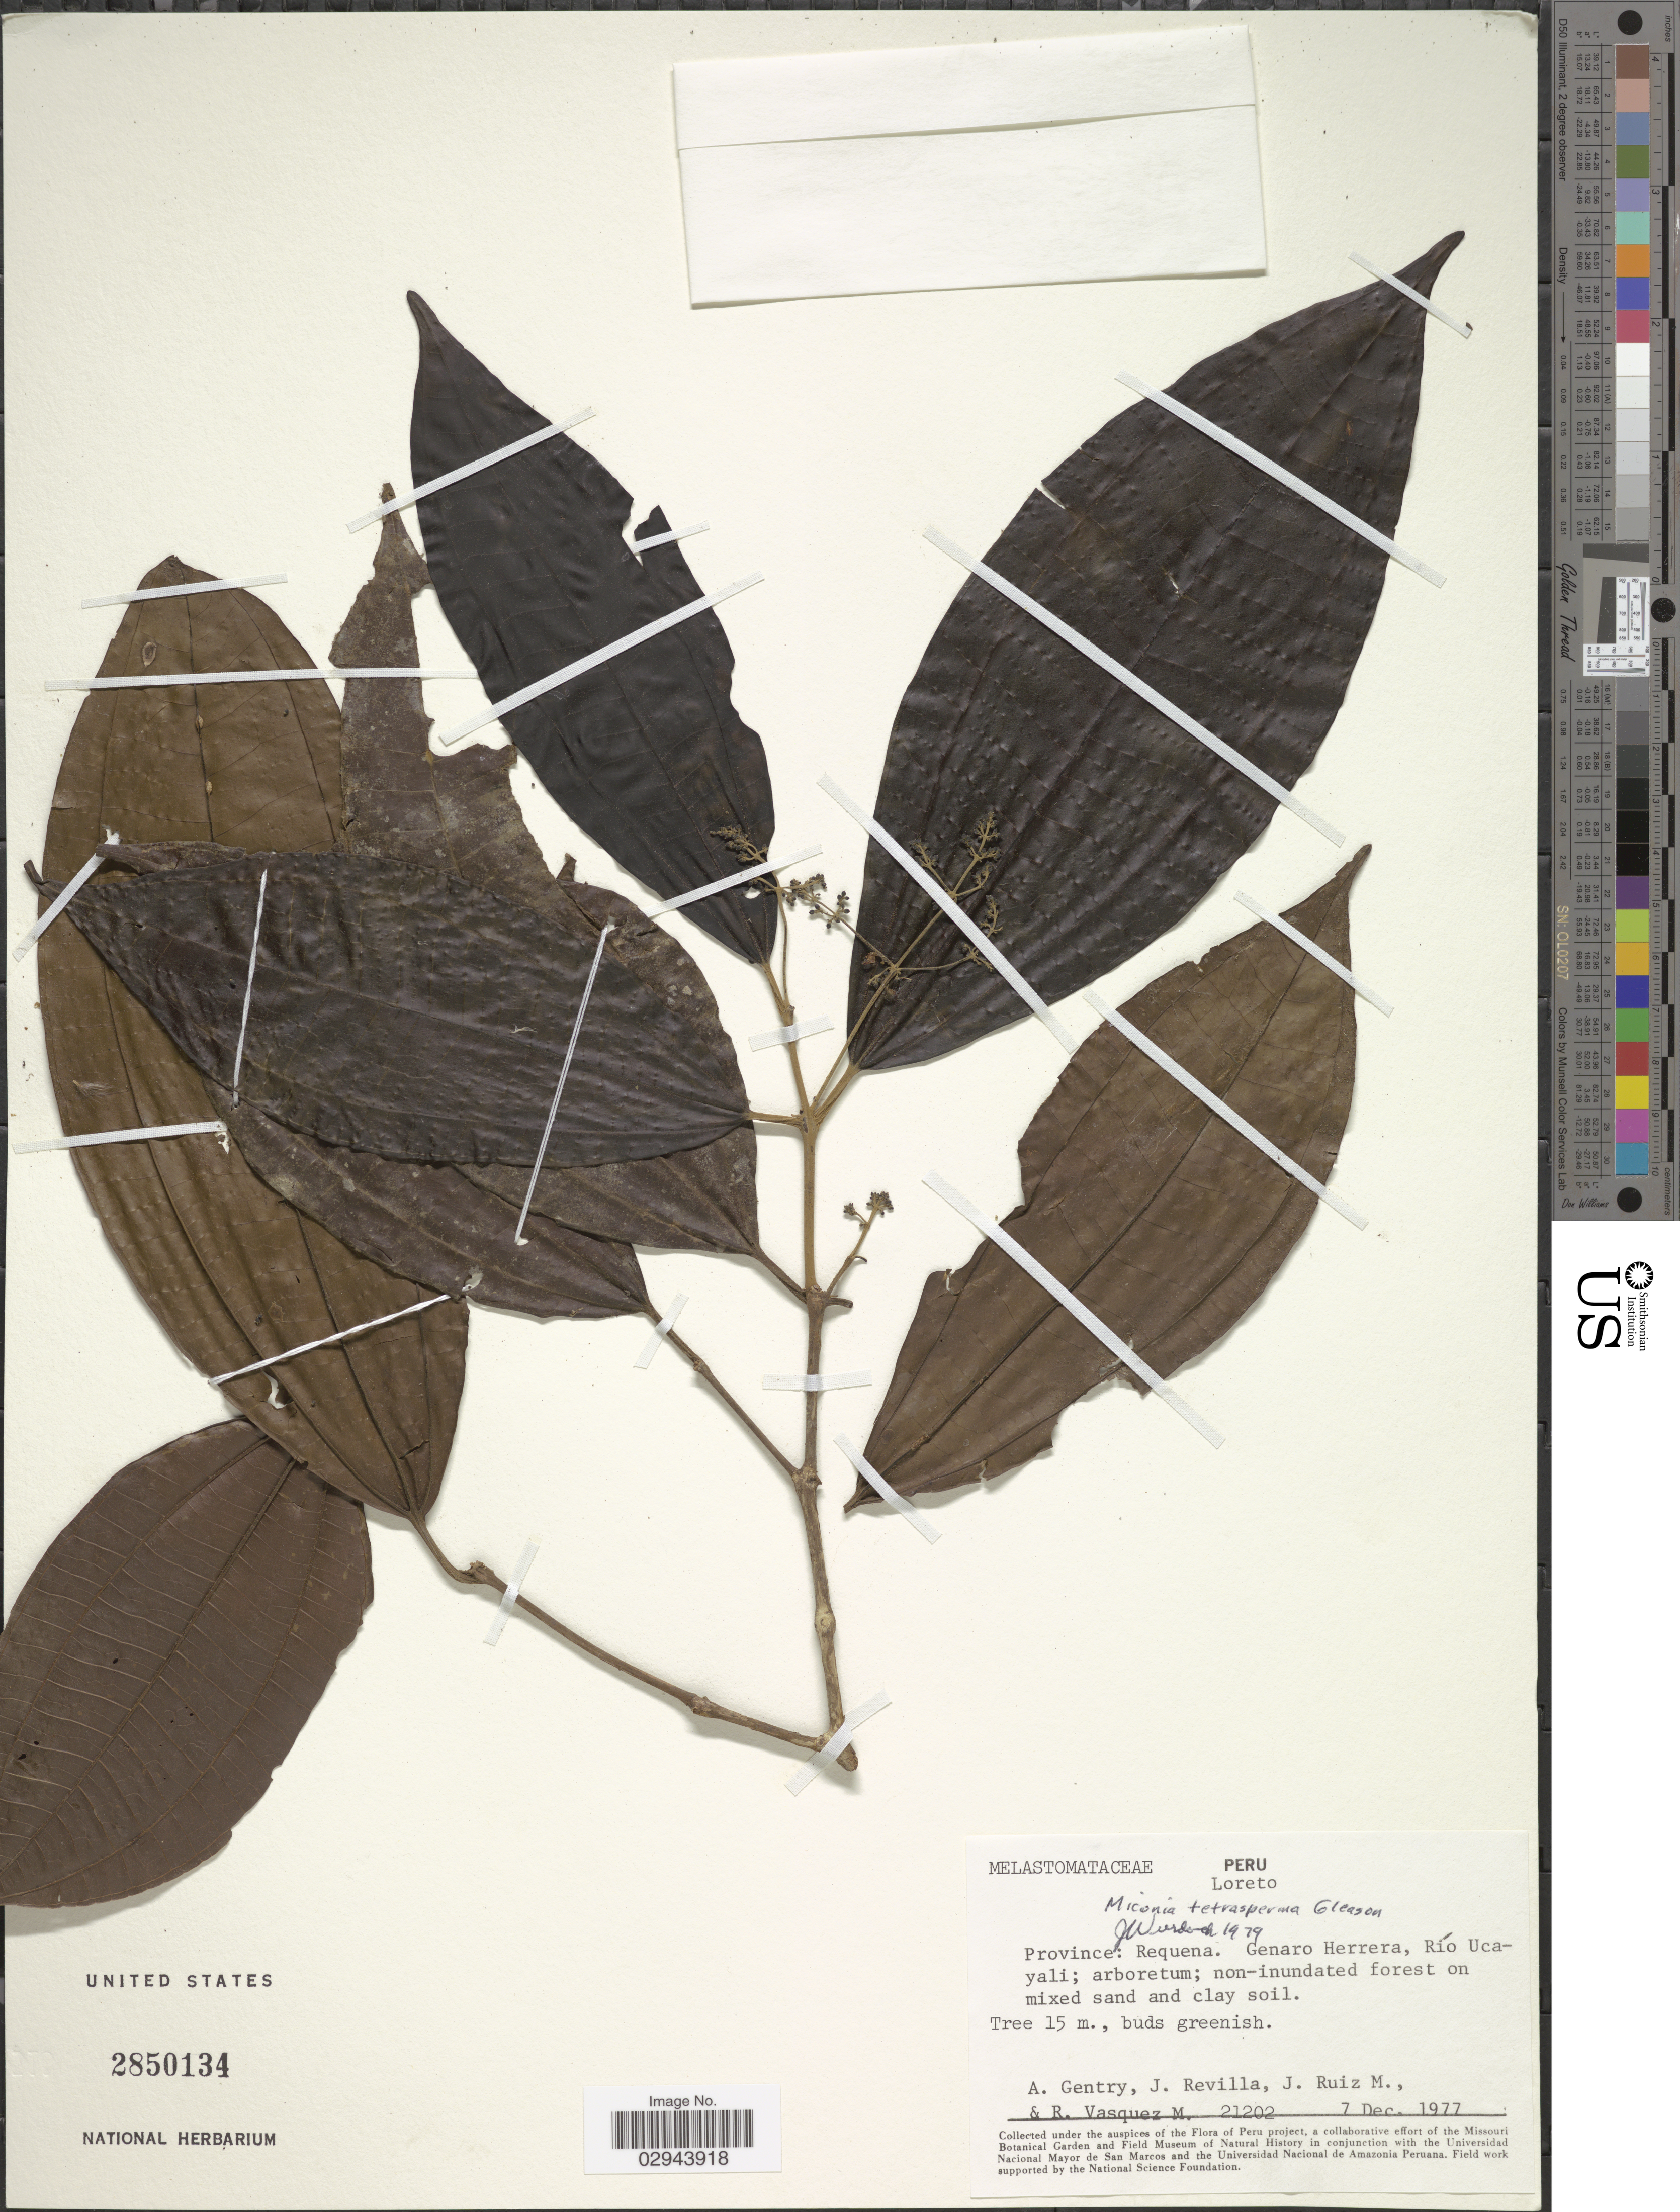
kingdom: Plantae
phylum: Tracheophyta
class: Magnoliopsida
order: Myrtales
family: Melastomataceae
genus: Miconia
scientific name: Miconia tetrasperma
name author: Gleason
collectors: A. H. Gentry, J. Revilla, J. Ruiz & R. Vásquez M.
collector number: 21202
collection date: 1977-12-07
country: Peru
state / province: Loreto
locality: Province Requena, Genaro Herrera, Río Ucayali.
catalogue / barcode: US 2850134